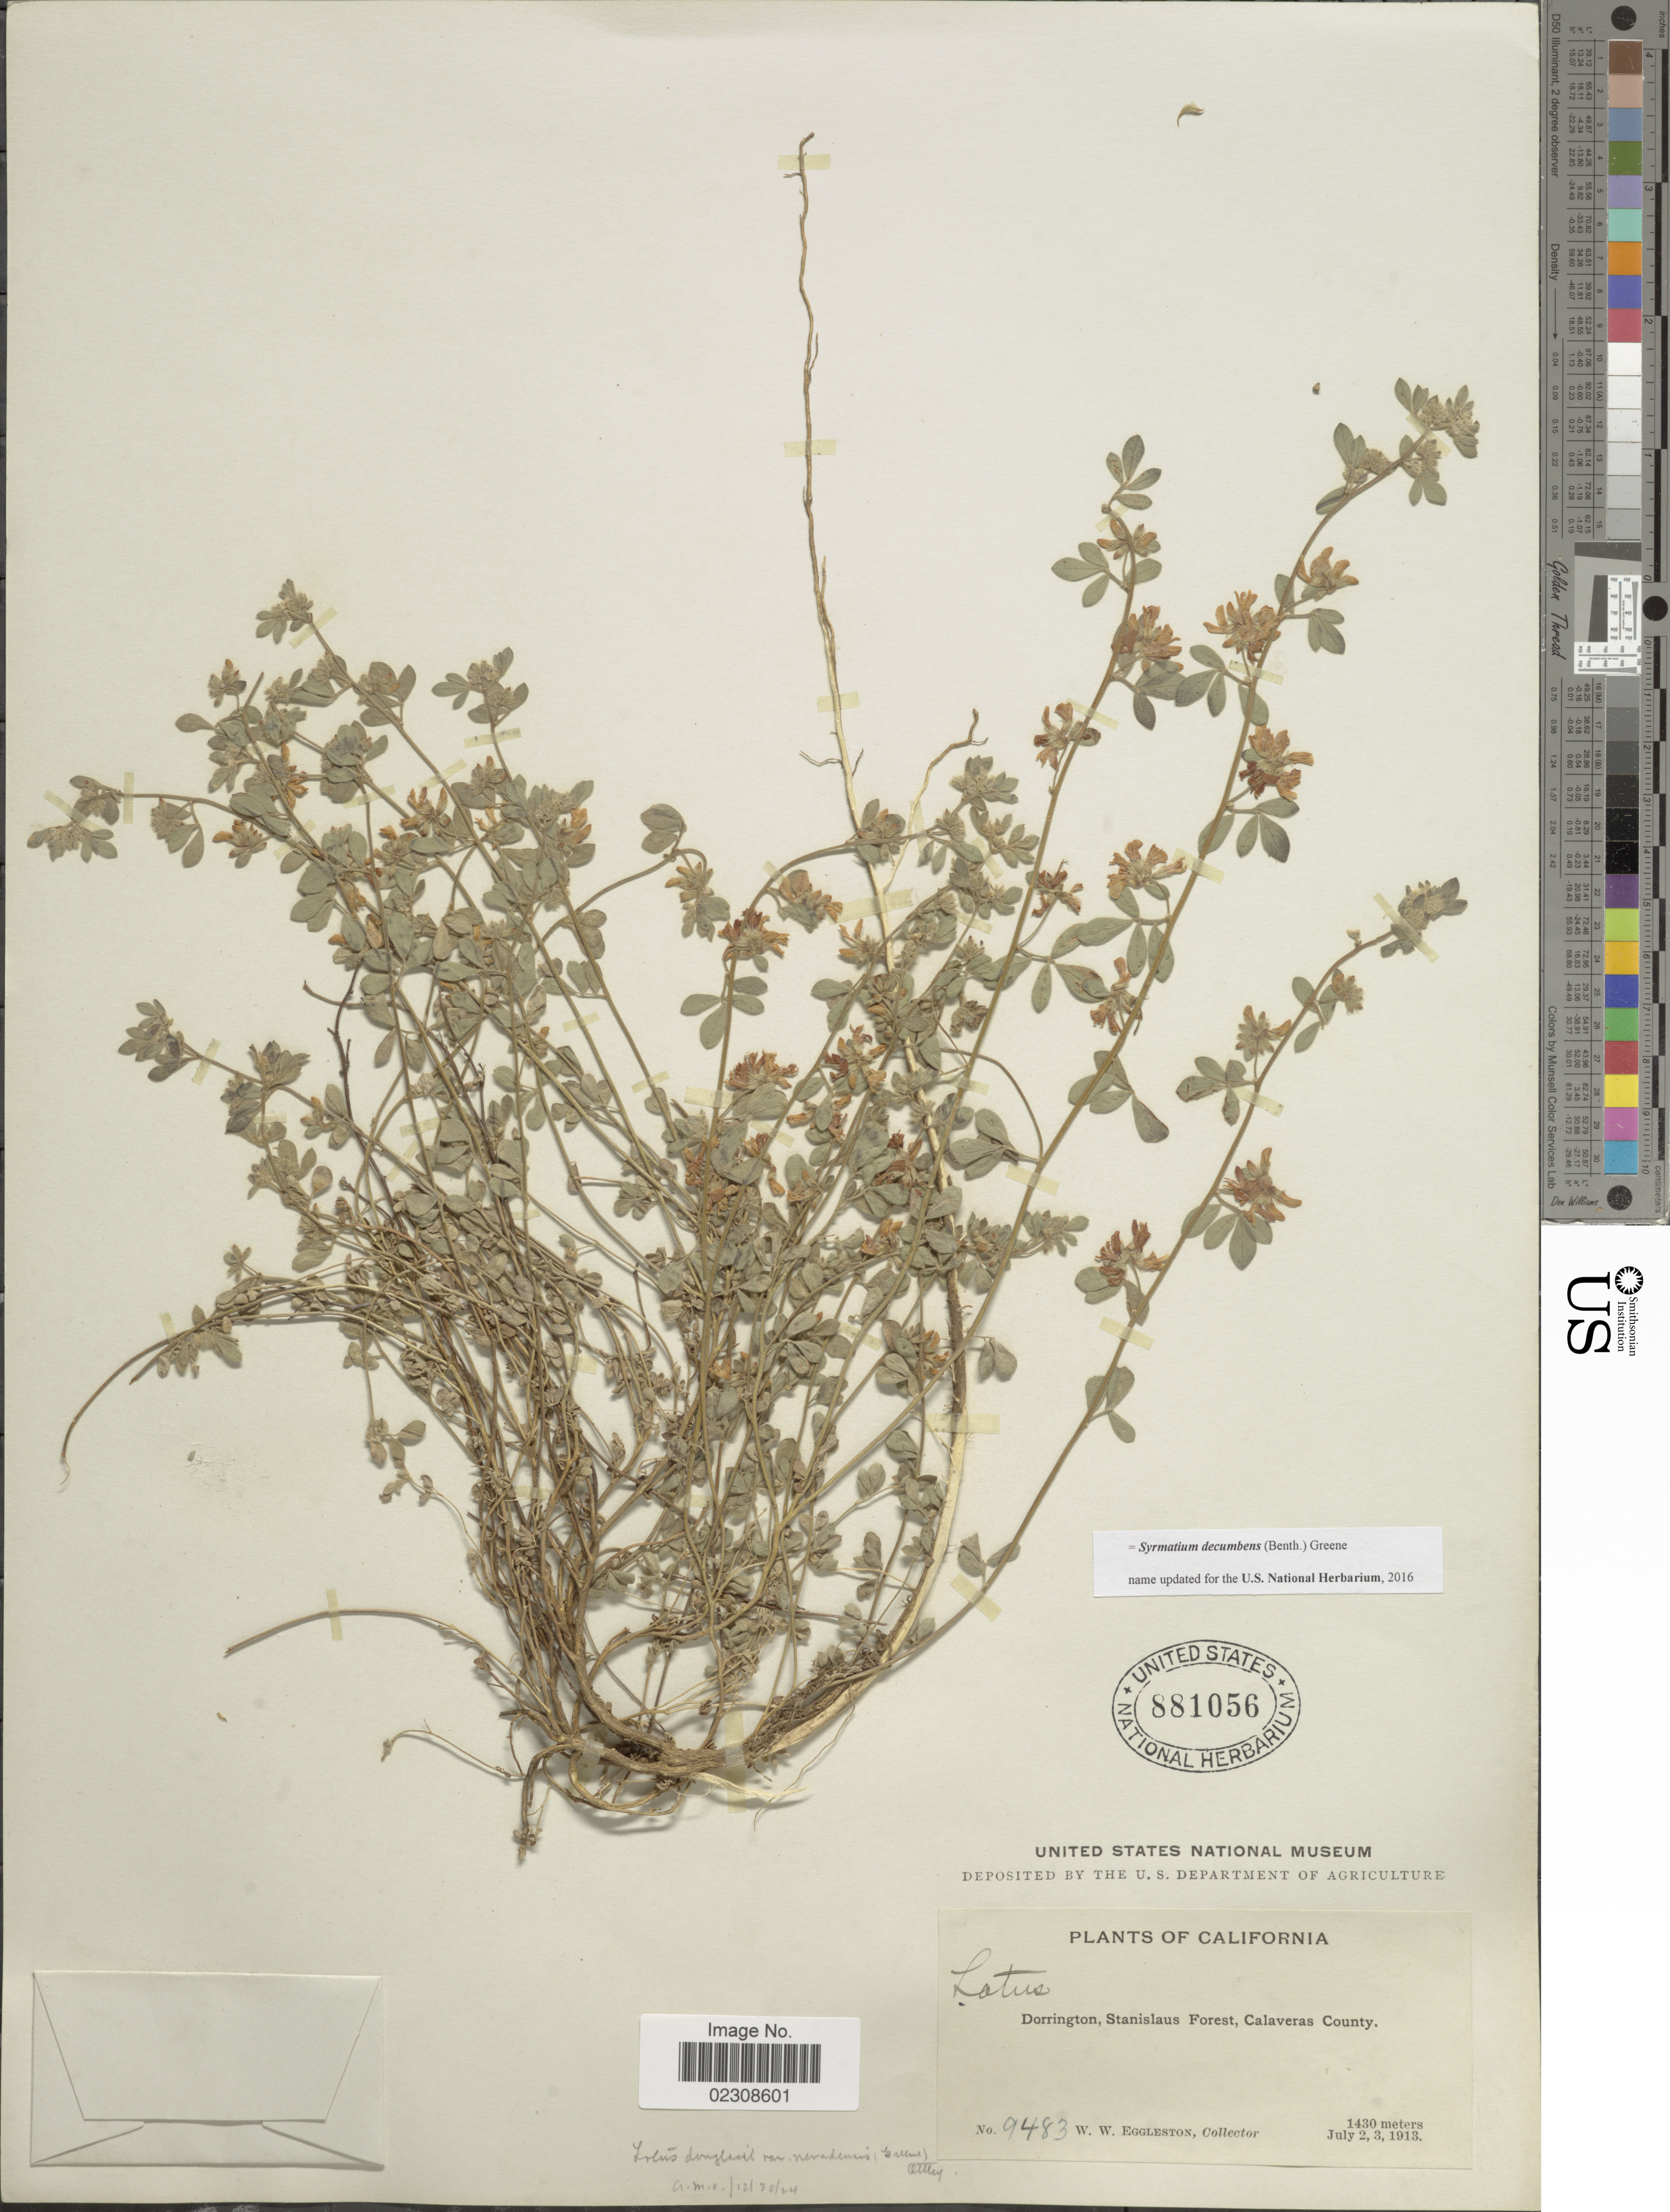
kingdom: Plantae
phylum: Tracheophyta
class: Magnoliopsida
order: Fabales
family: Fabaceae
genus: Syrmatium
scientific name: Syrmatium decumbens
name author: (Benth.) Greene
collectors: W. W. Eggleston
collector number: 9483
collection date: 1913-07-02/1913-07-03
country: United States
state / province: California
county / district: Calaveras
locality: Dorrington, Stanislaus Forest, Calveras County.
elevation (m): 1430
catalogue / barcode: US 881056